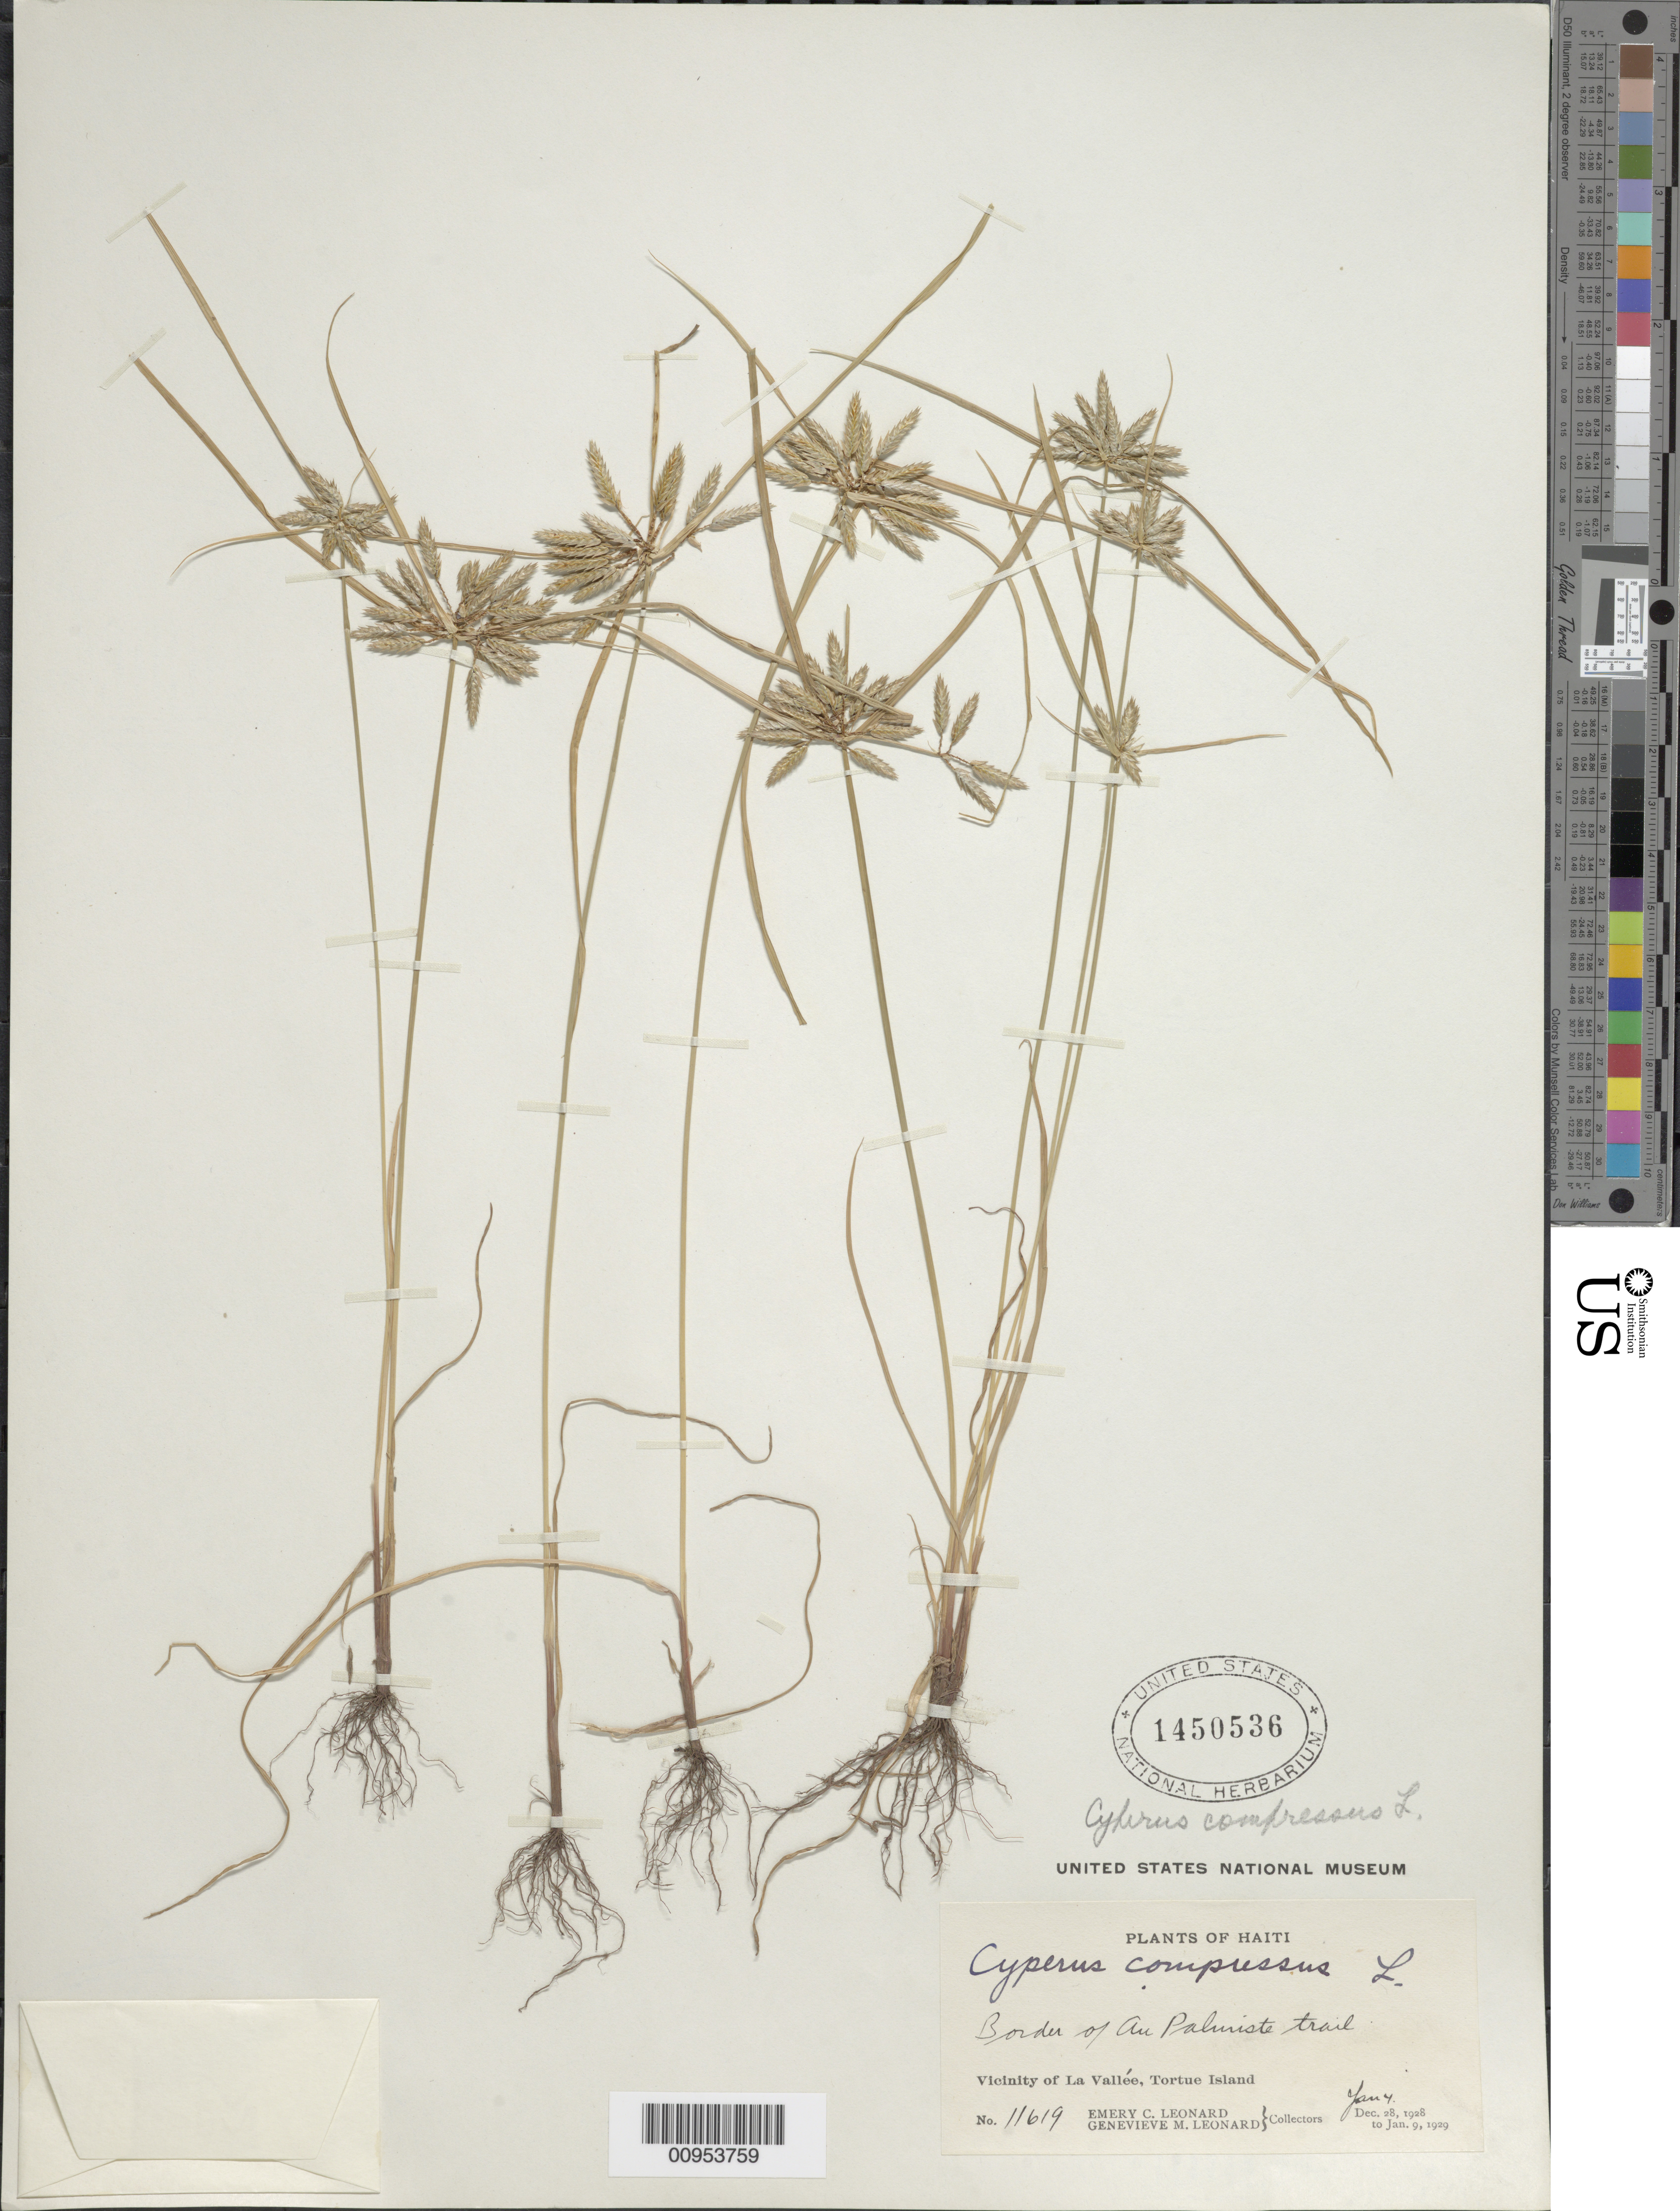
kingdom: Plantae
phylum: Tracheophyta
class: Liliopsida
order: Poales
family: Cyperaceae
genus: Cyperus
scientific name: Cyperus compressus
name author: L.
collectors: E. C. Leonard & G. M. Leonard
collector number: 11619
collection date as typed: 04 Jan 1929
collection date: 1929-01-04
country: Haiti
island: Tortue Island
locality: Vicinity of La Vallée, border of Au Paliniste trail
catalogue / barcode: US 1450536